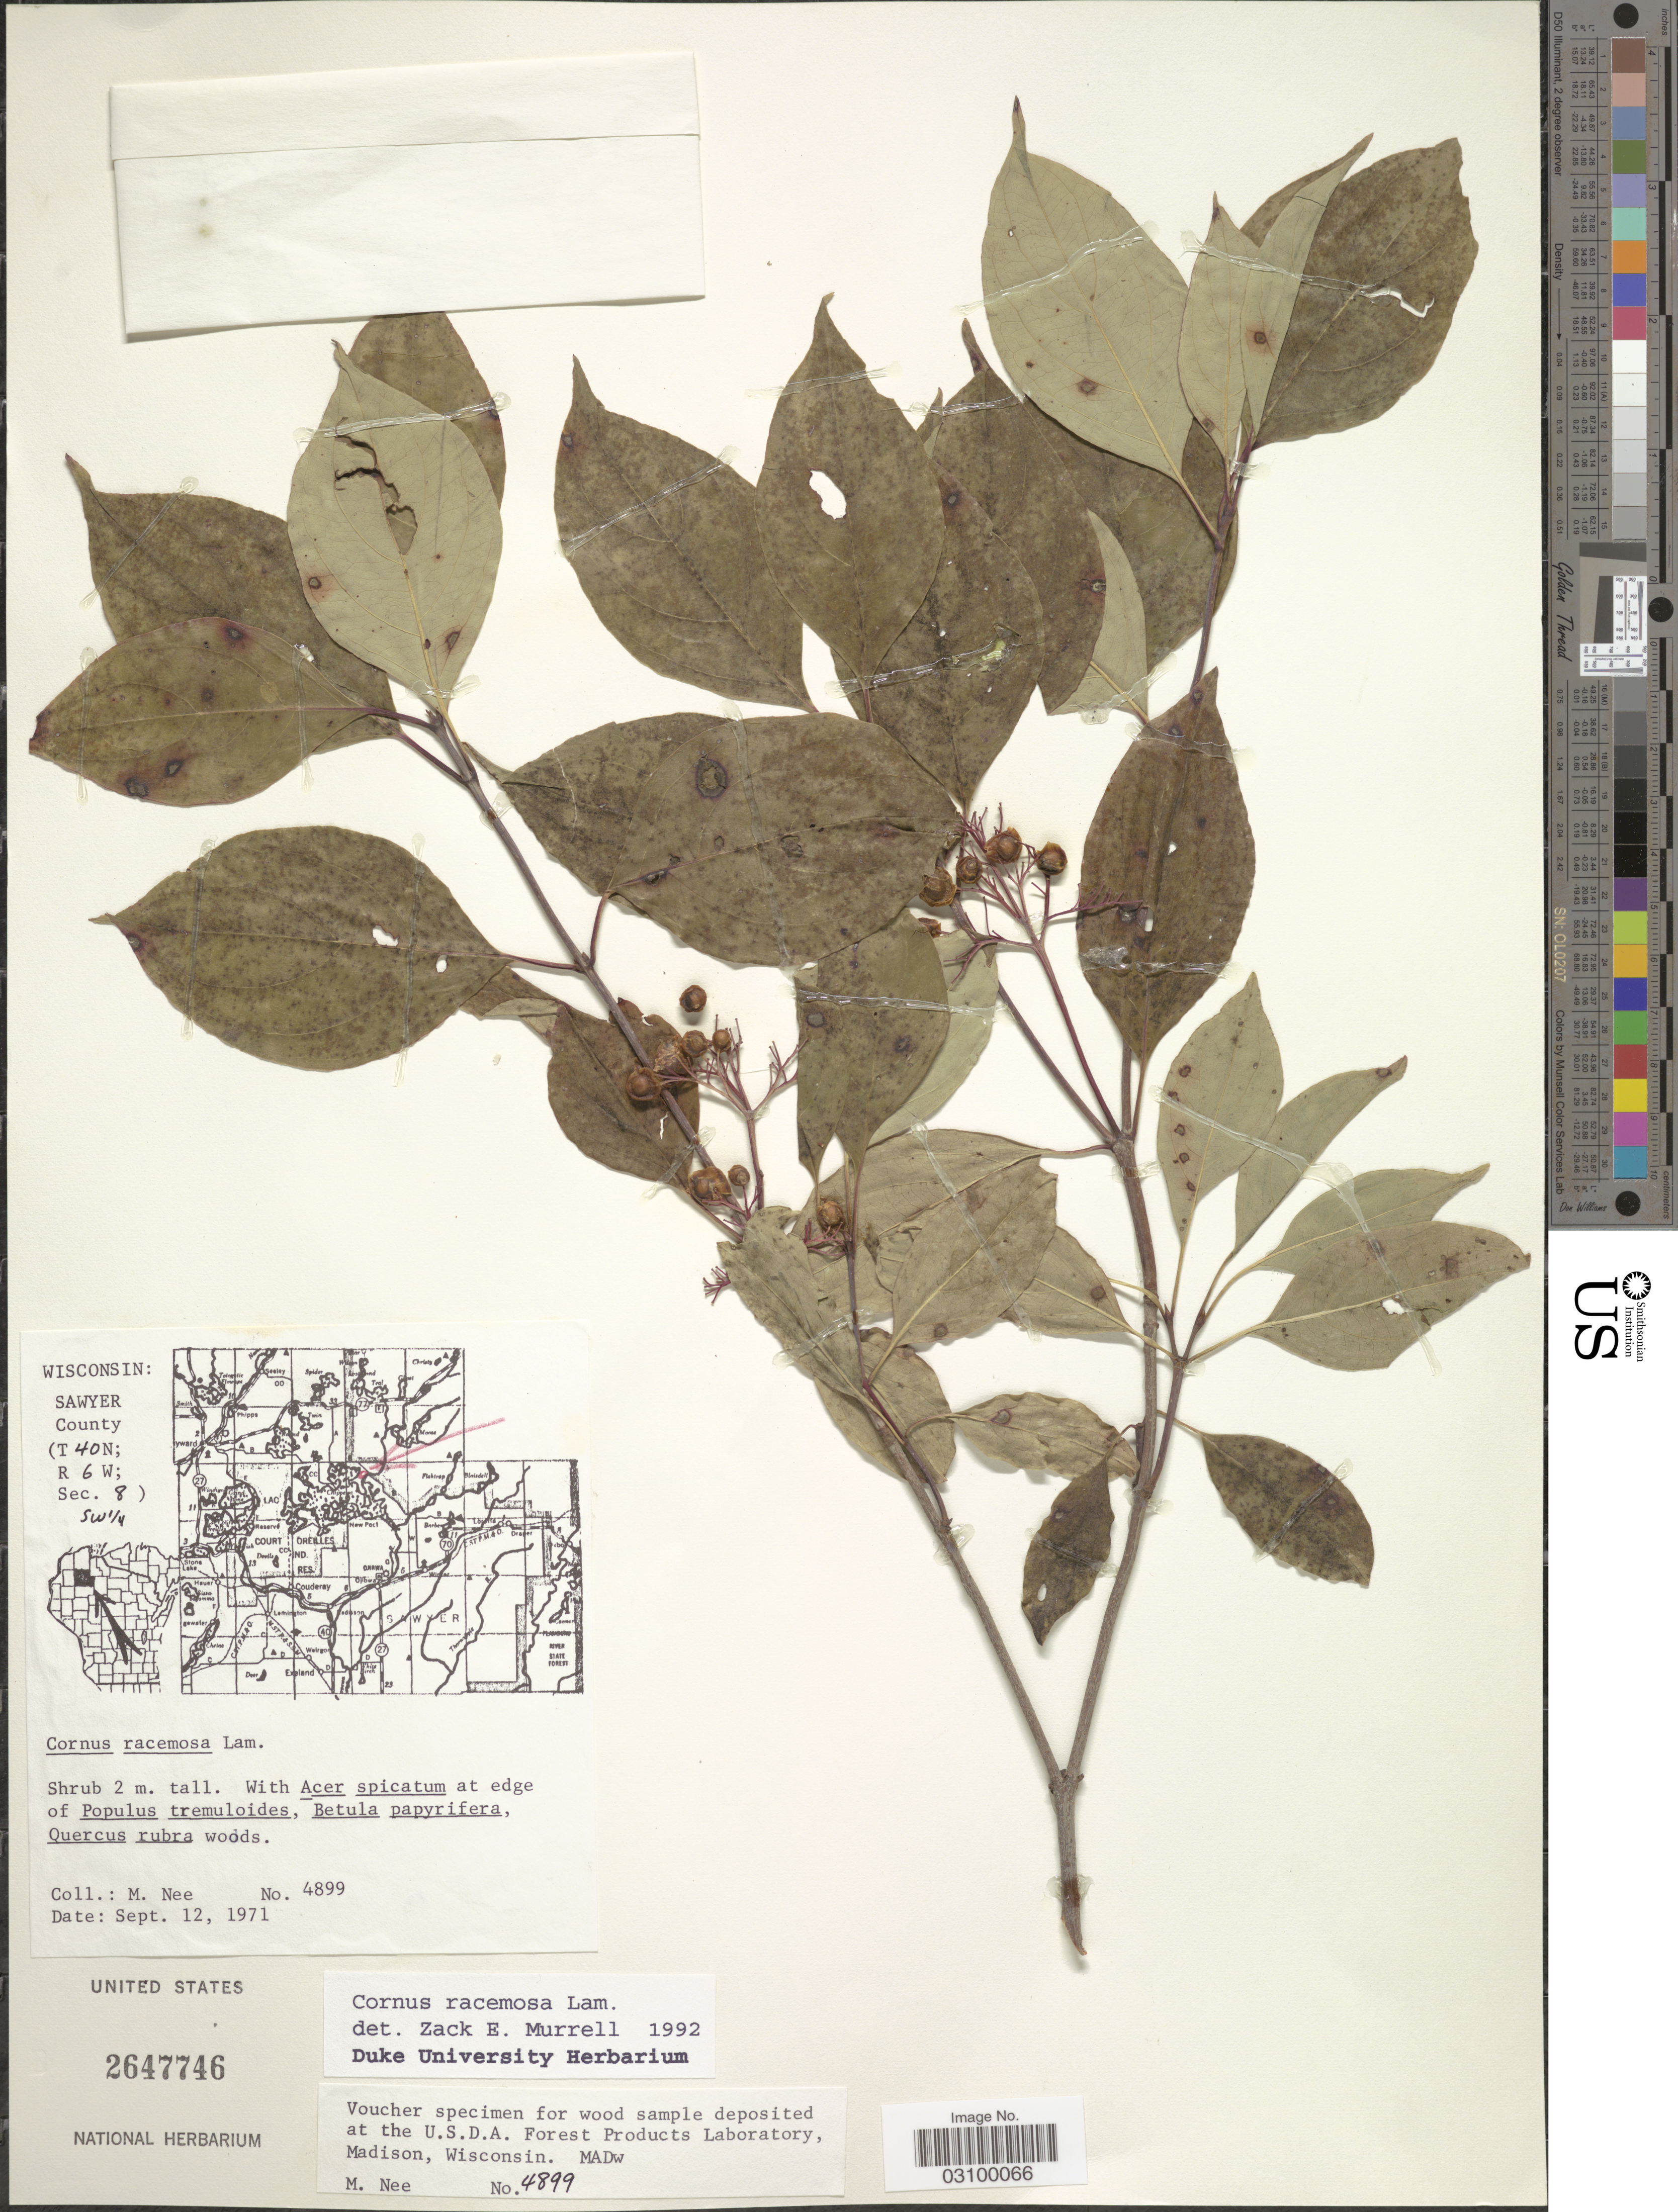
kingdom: Plantae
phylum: Tracheophyta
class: Magnoliopsida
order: Cornales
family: Cornaceae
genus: Cornus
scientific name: Cornus racemosa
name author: Lam.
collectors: M. Nee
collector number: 4899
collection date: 1971-09-12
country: United States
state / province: Wisconsin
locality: Sawyer County (T40N; R6W; Sec. 8) SW 1/4.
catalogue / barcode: US 2647746